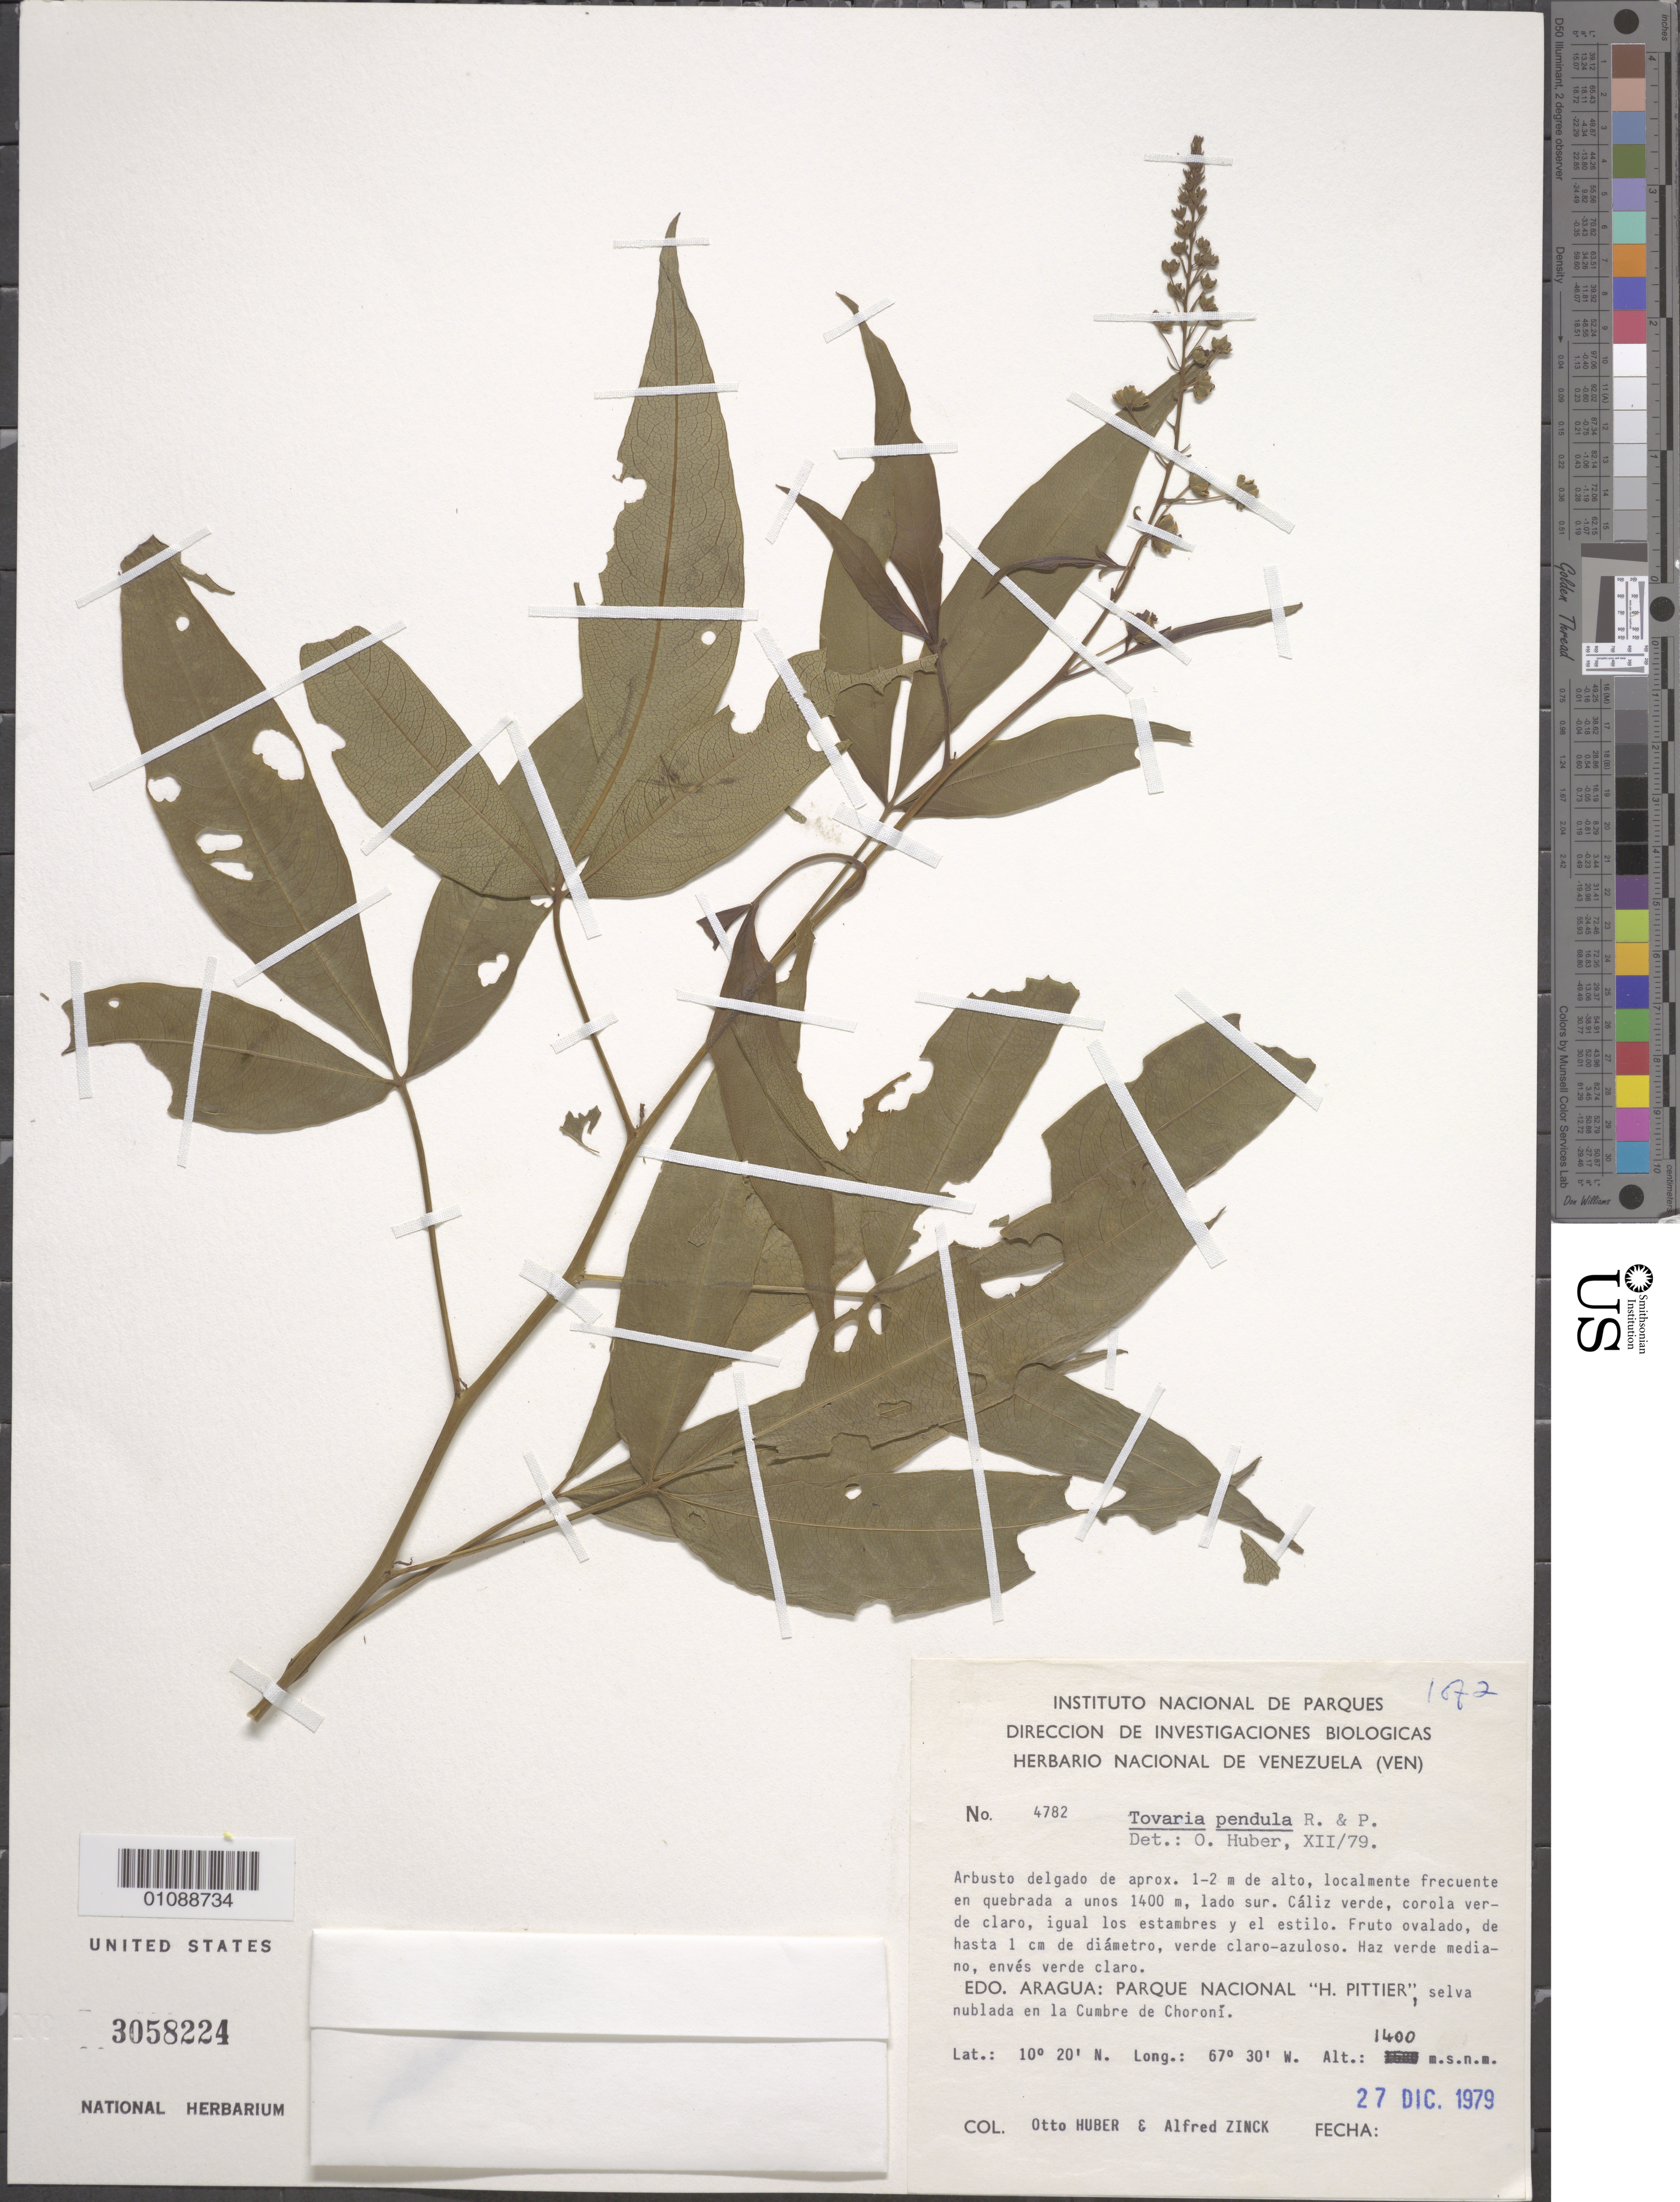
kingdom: Plantae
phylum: Tracheophyta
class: Magnoliopsida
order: Brassicales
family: Tovariaceae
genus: Tovaria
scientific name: Tovaria pendula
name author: Ruiz & Pav.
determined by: Huber, Otto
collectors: O. Huber & A. Zinck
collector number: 4782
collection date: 1979-12-27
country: Venezuela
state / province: Aragua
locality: Parque Nacional "H. Pittier", selva nublada en la Cumbre de Choroni.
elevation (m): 1400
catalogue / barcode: US 3058224